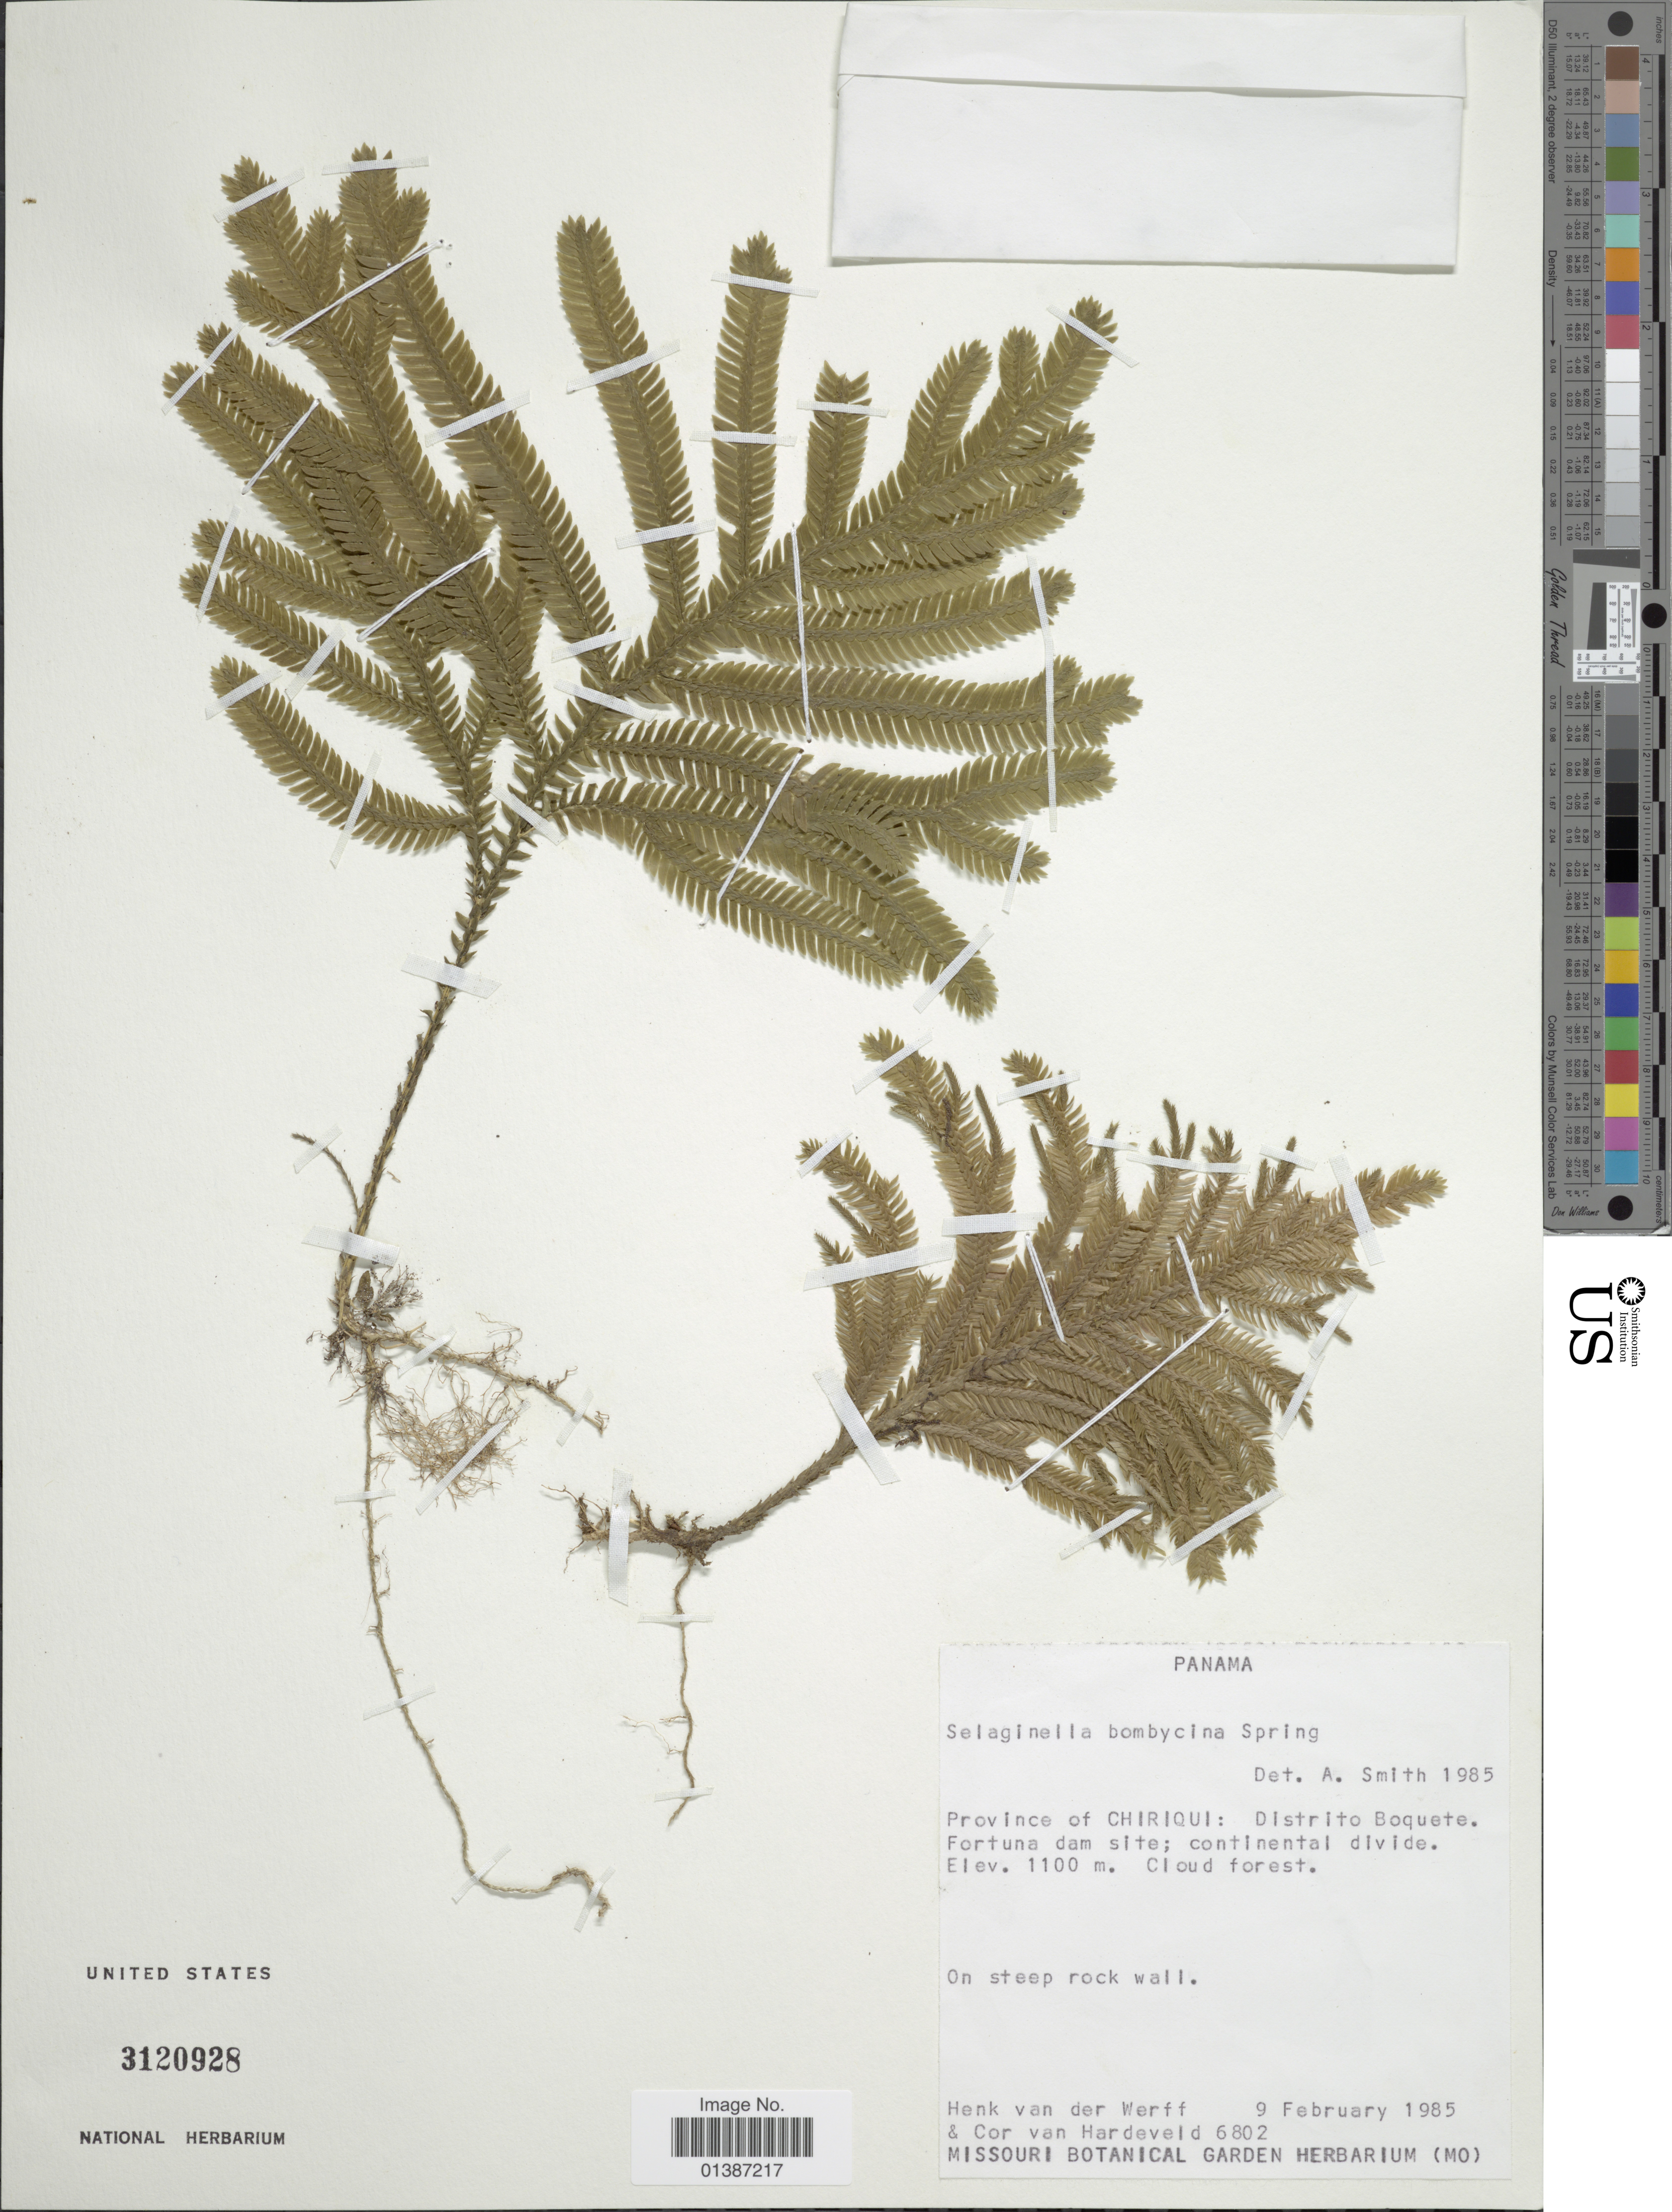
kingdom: Plantae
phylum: Tracheophyta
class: Lycopodiopsida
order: Selaginellales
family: Selaginellaceae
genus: Selaginella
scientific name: Selaginella bombycina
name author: Spring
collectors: H. van der Werff & C. Van Hardeveld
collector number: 6802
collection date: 1985-02-09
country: Panama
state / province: Chiriqui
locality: Province of Chiriqui: Distrito Boquete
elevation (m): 1100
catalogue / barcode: US 3120928